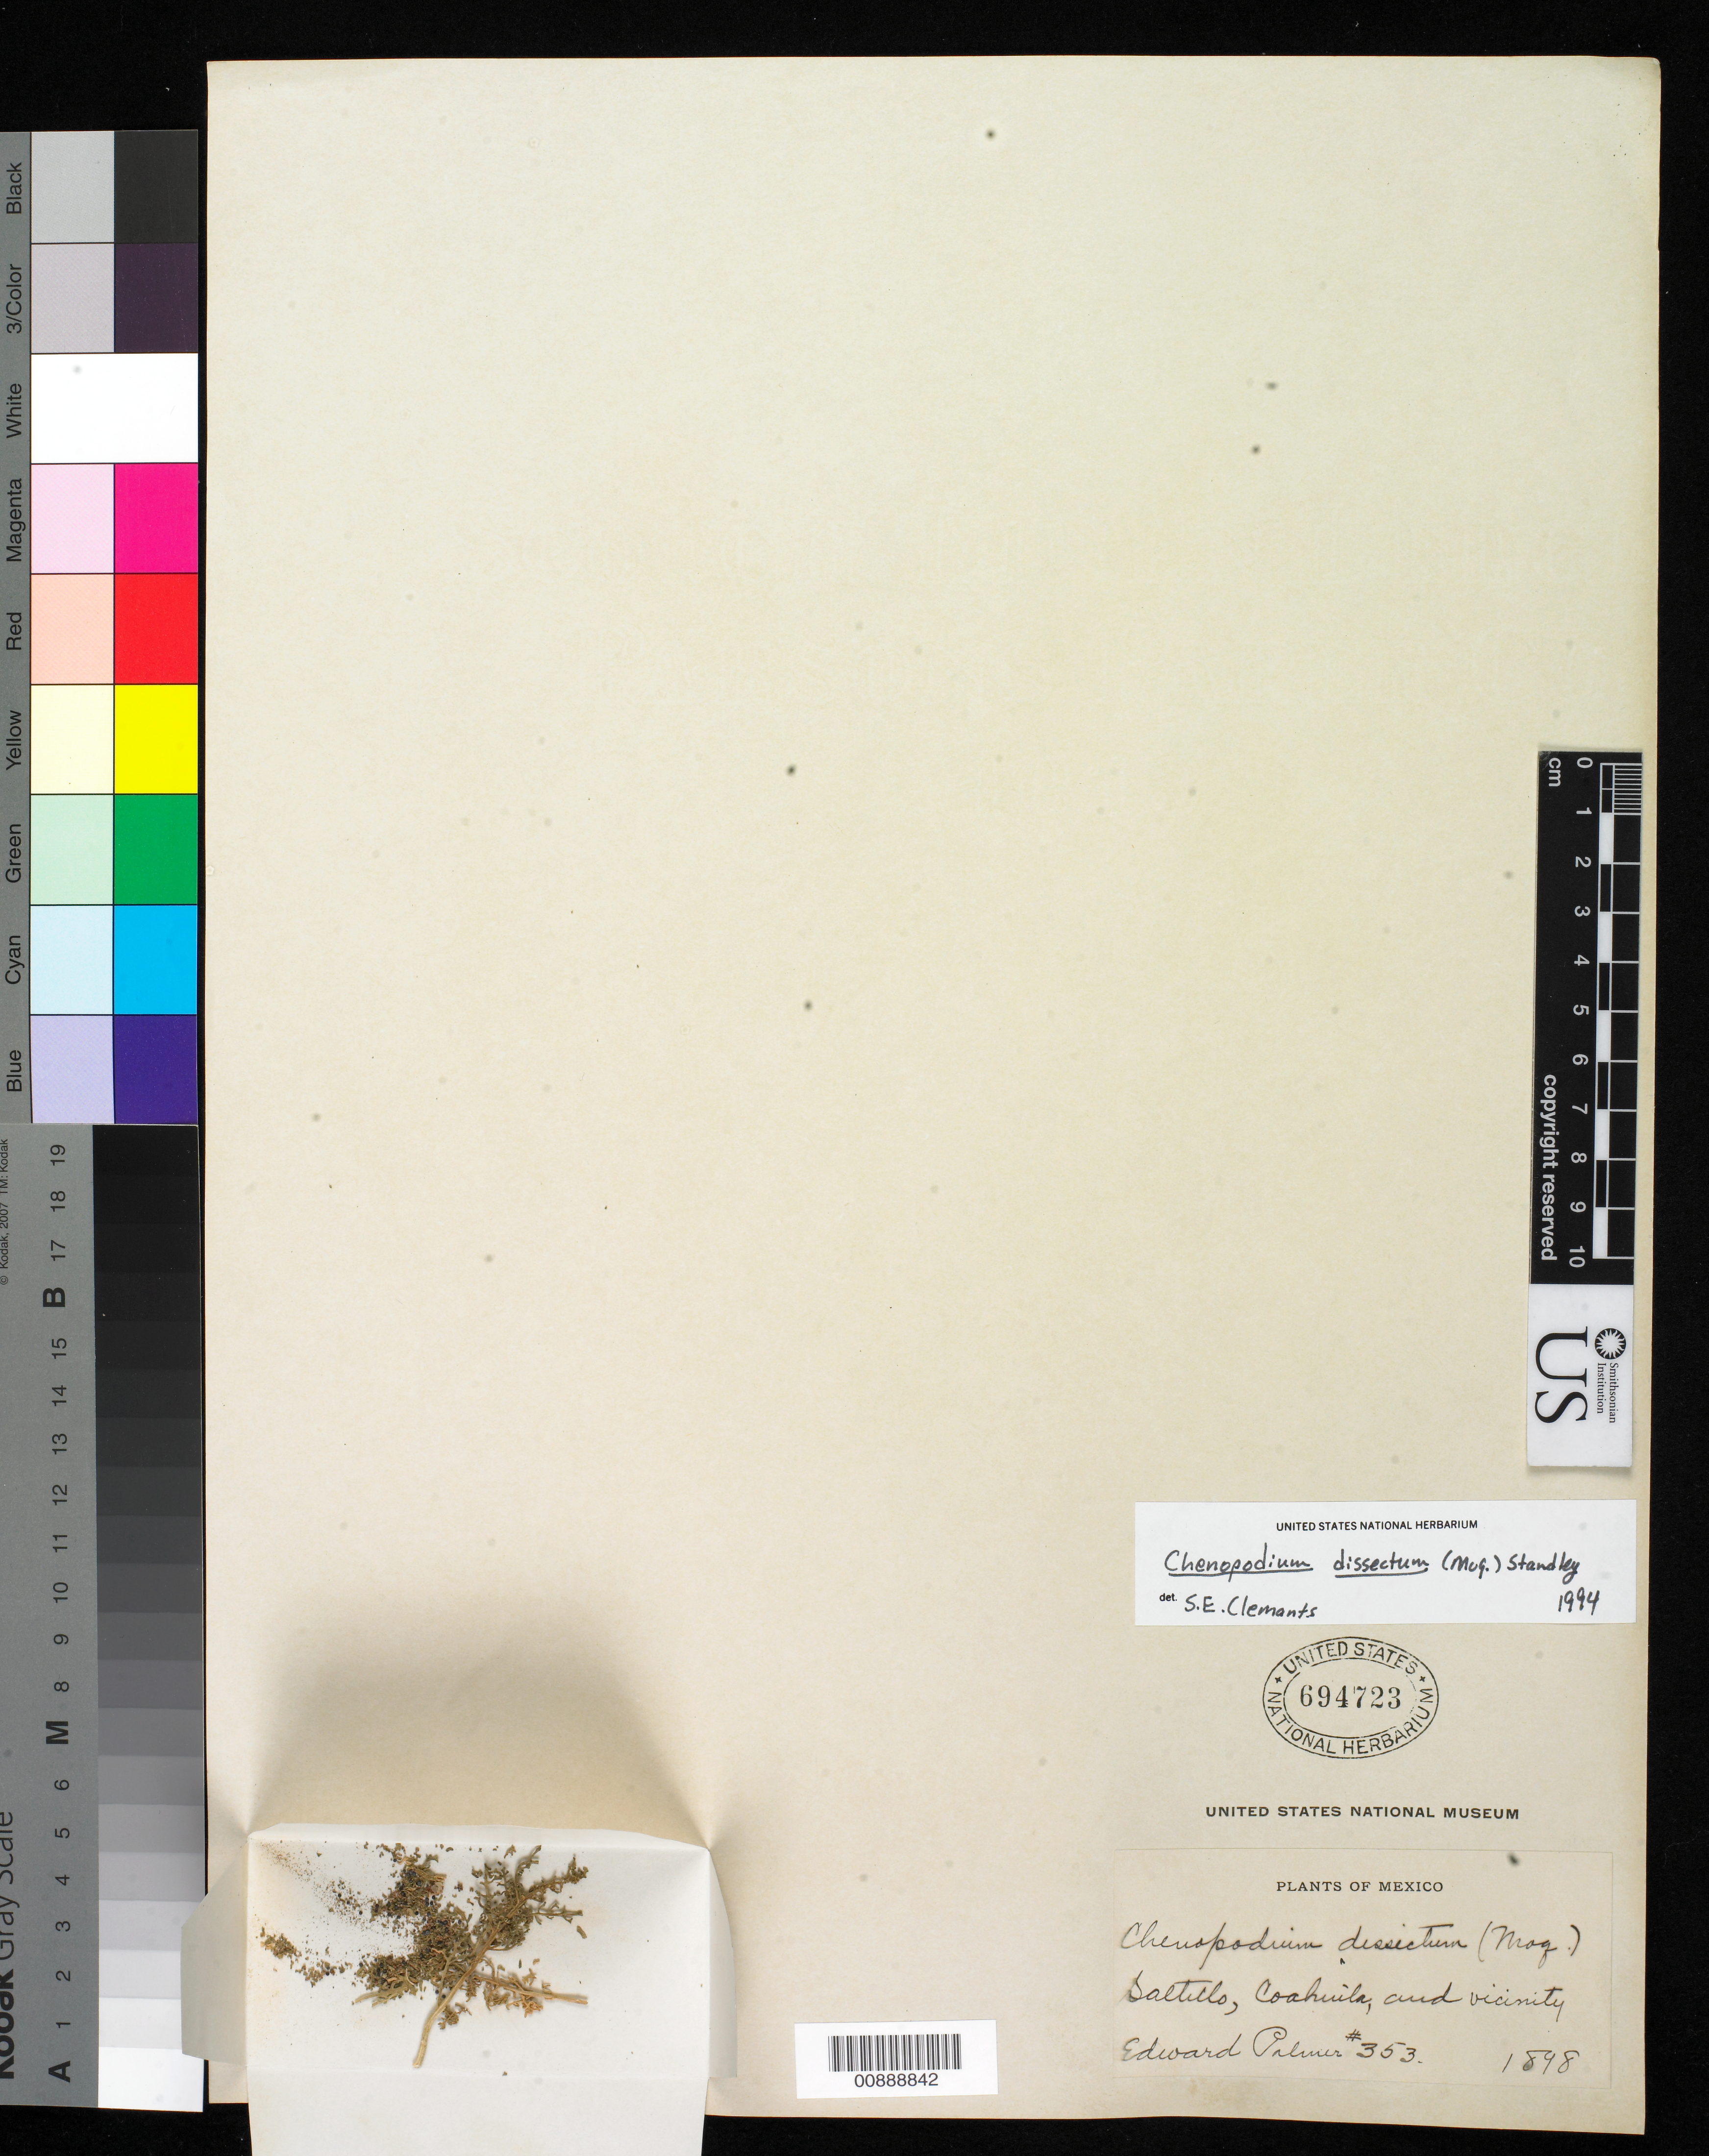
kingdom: Plantae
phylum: Tracheophyta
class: Magnoliopsida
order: Caryophyllales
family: Amaranthaceae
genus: Chenopodium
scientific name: Chenopodium dissectum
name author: Standl.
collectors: E. Palmer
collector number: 353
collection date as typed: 1898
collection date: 1898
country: Mexico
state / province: Coahuila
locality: Saltillo, Coahuila and vicinity.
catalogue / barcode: US 694723